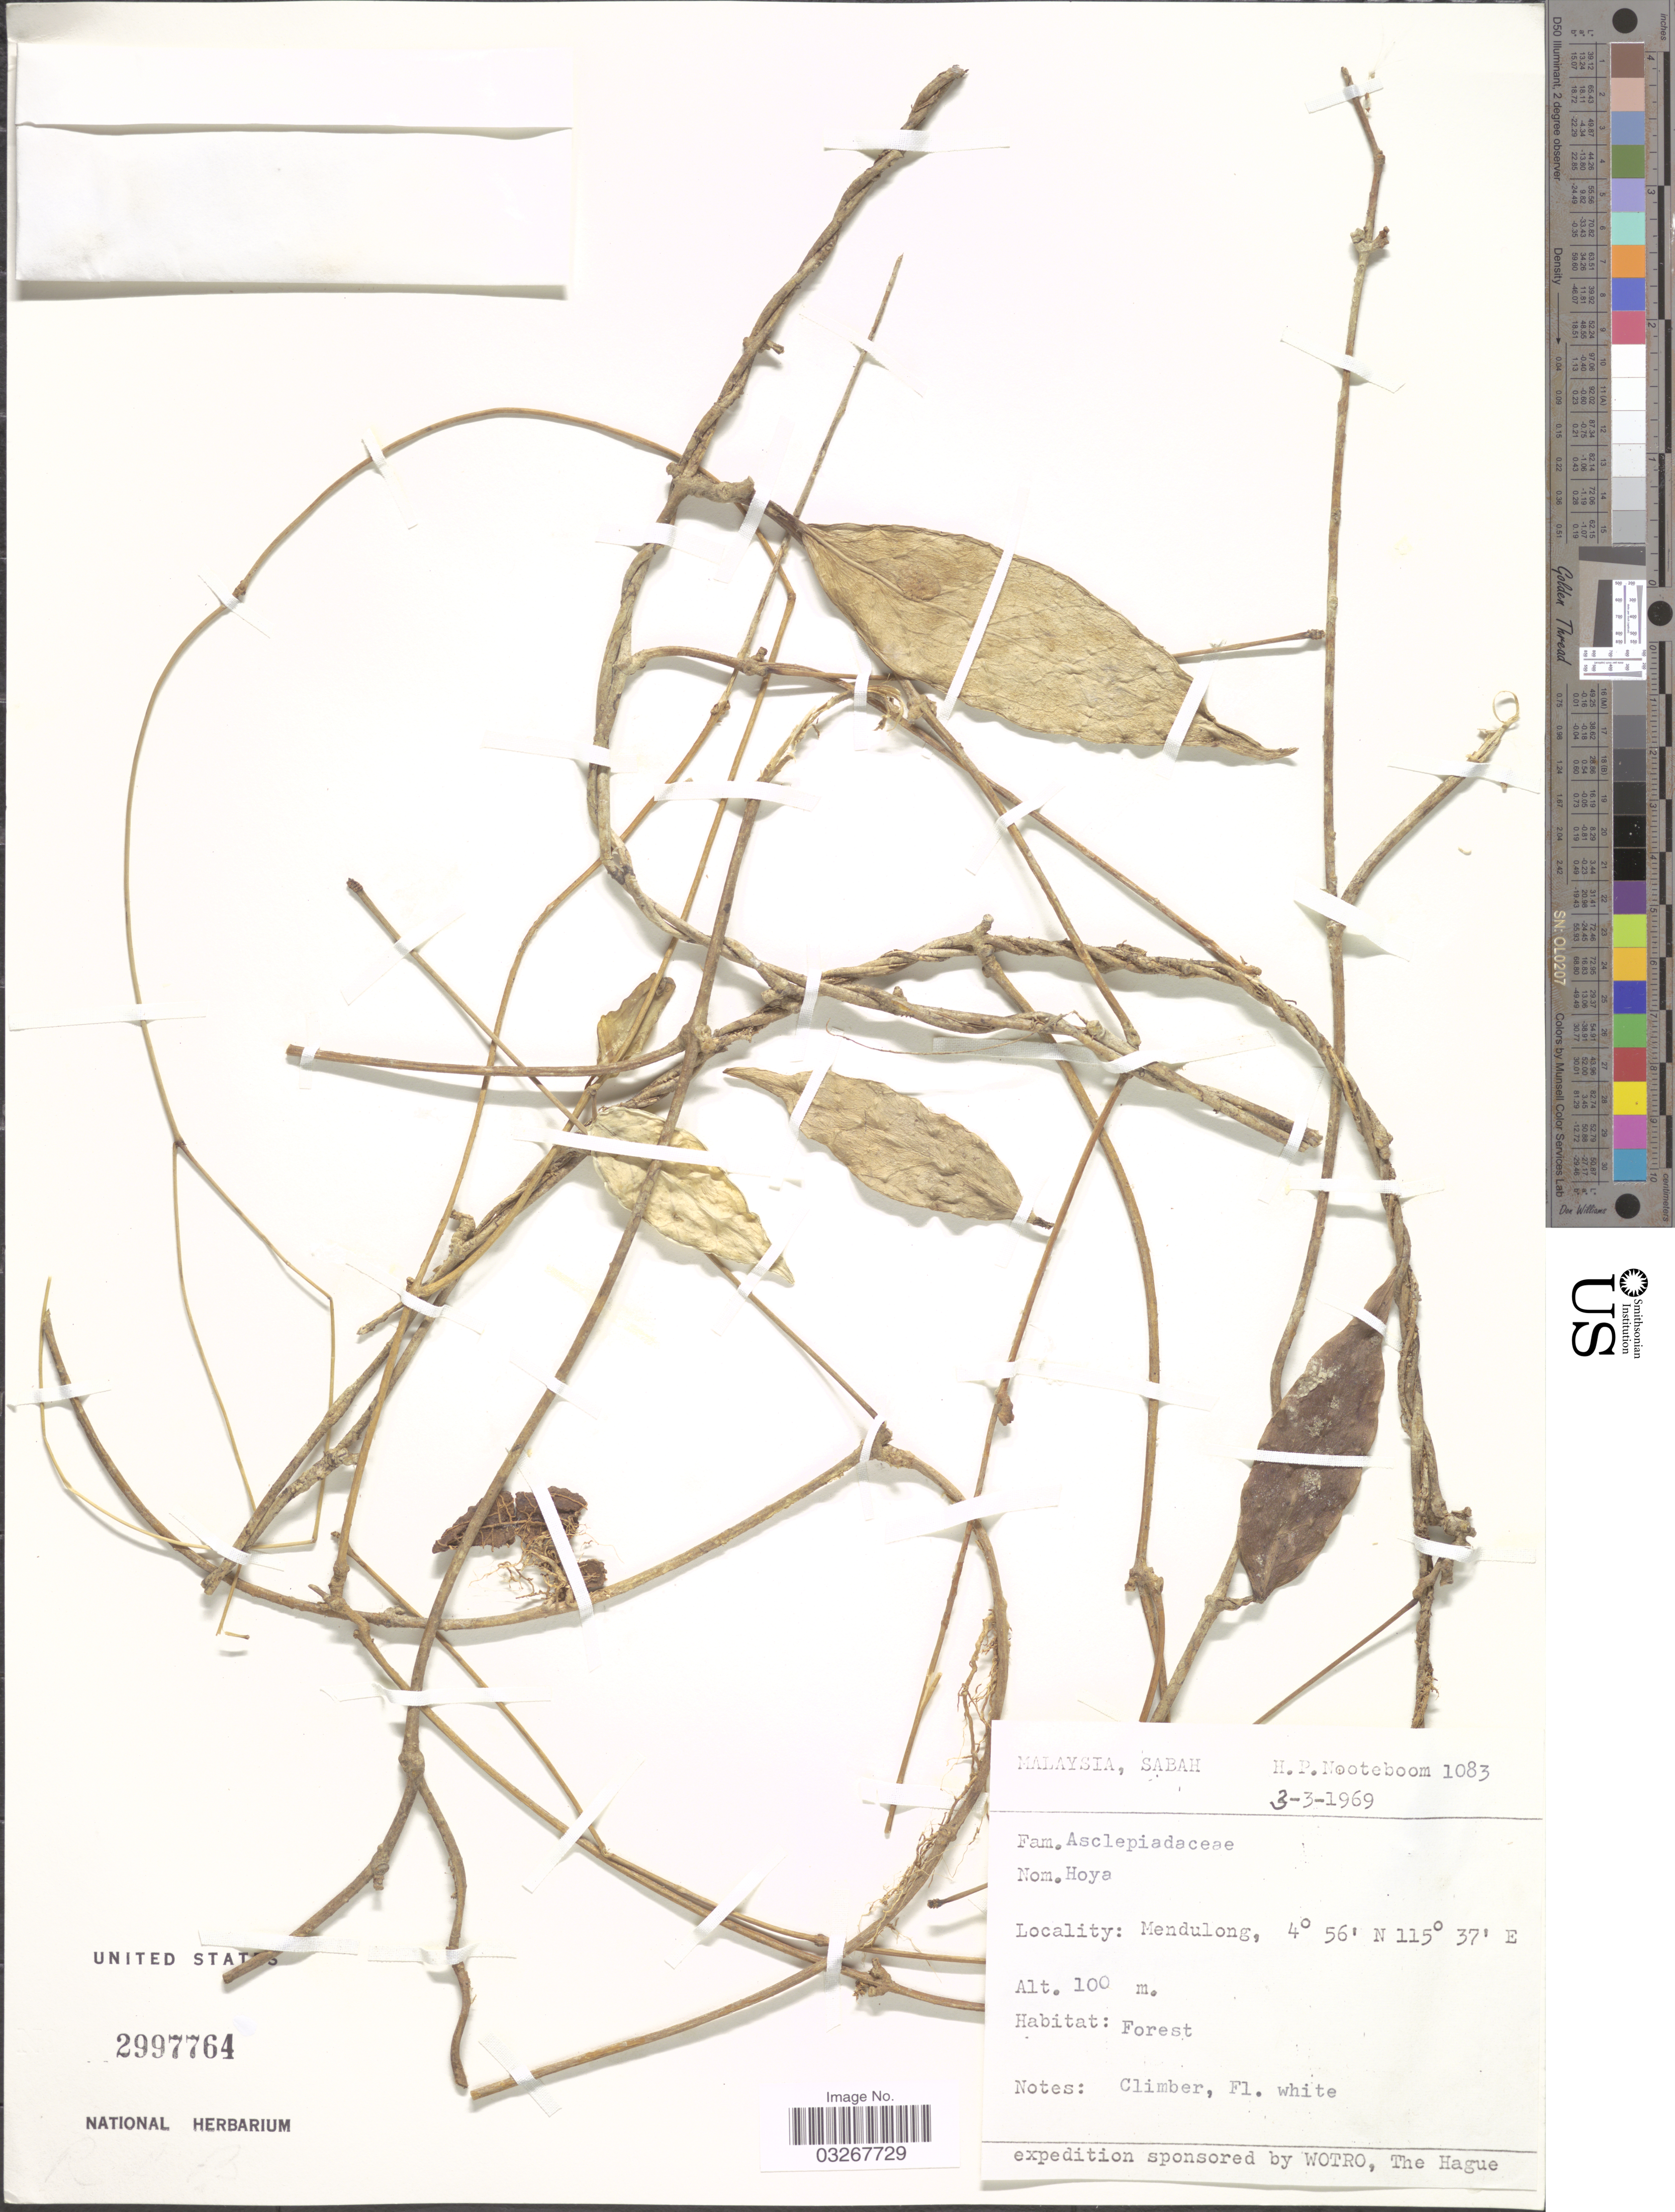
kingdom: Plantae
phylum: Tracheophyta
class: Magnoliopsida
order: Gentianales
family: Apocynaceae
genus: Hoya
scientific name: Hoya sp.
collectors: H. P. Nooteboom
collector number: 1083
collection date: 1969-03-03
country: Malaysia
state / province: Sabah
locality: Mendulong.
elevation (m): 100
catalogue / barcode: US 2997764